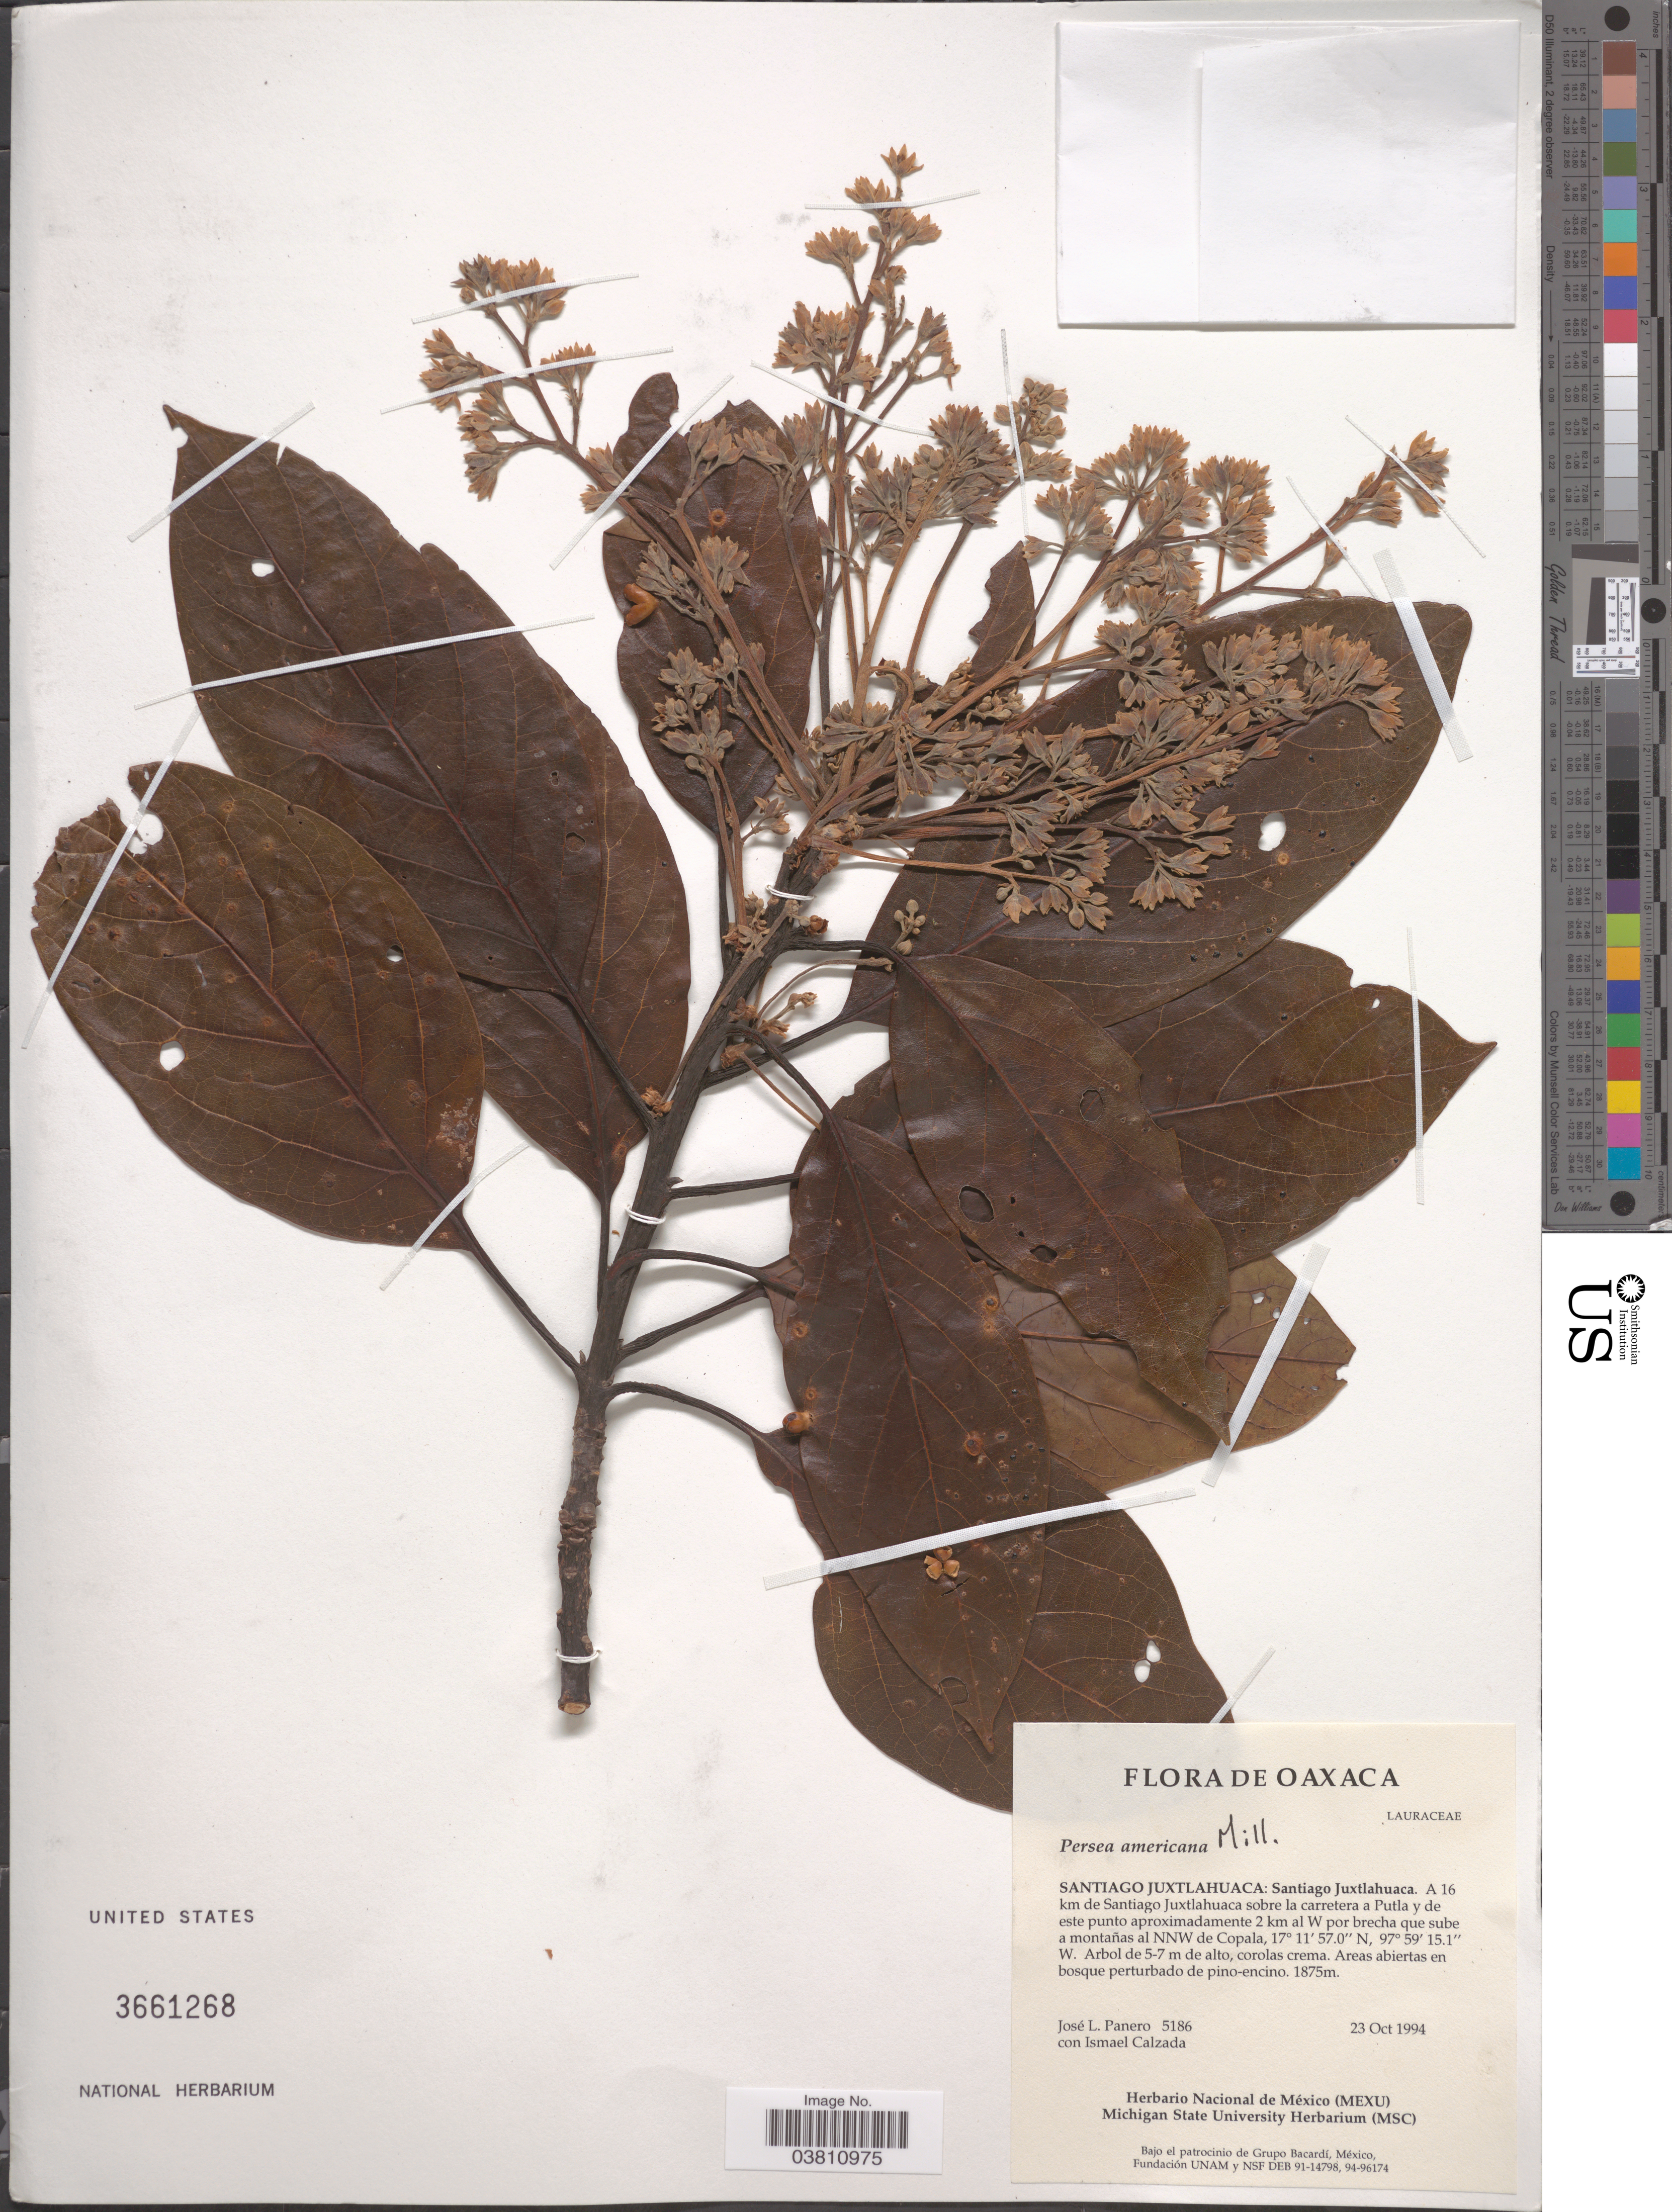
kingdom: Plantae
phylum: Tracheophyta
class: Magnoliopsida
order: Laurales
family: Lauraceae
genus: Persea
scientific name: Persea americana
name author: Mill.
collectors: J. L. Panero & I. Calzada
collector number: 5186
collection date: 1994-10-23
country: Mexico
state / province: Oaxaca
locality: Santiago Juxtlahuaca: Santiago Juxtlahuaca. A 16 km de Santiago Juxtlahuaca sobre la carretera a Putla y de este punto aproximadamente 2 km al W por brecha que sube a montañas de NNW de Copala.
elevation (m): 1875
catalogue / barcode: US 3661268